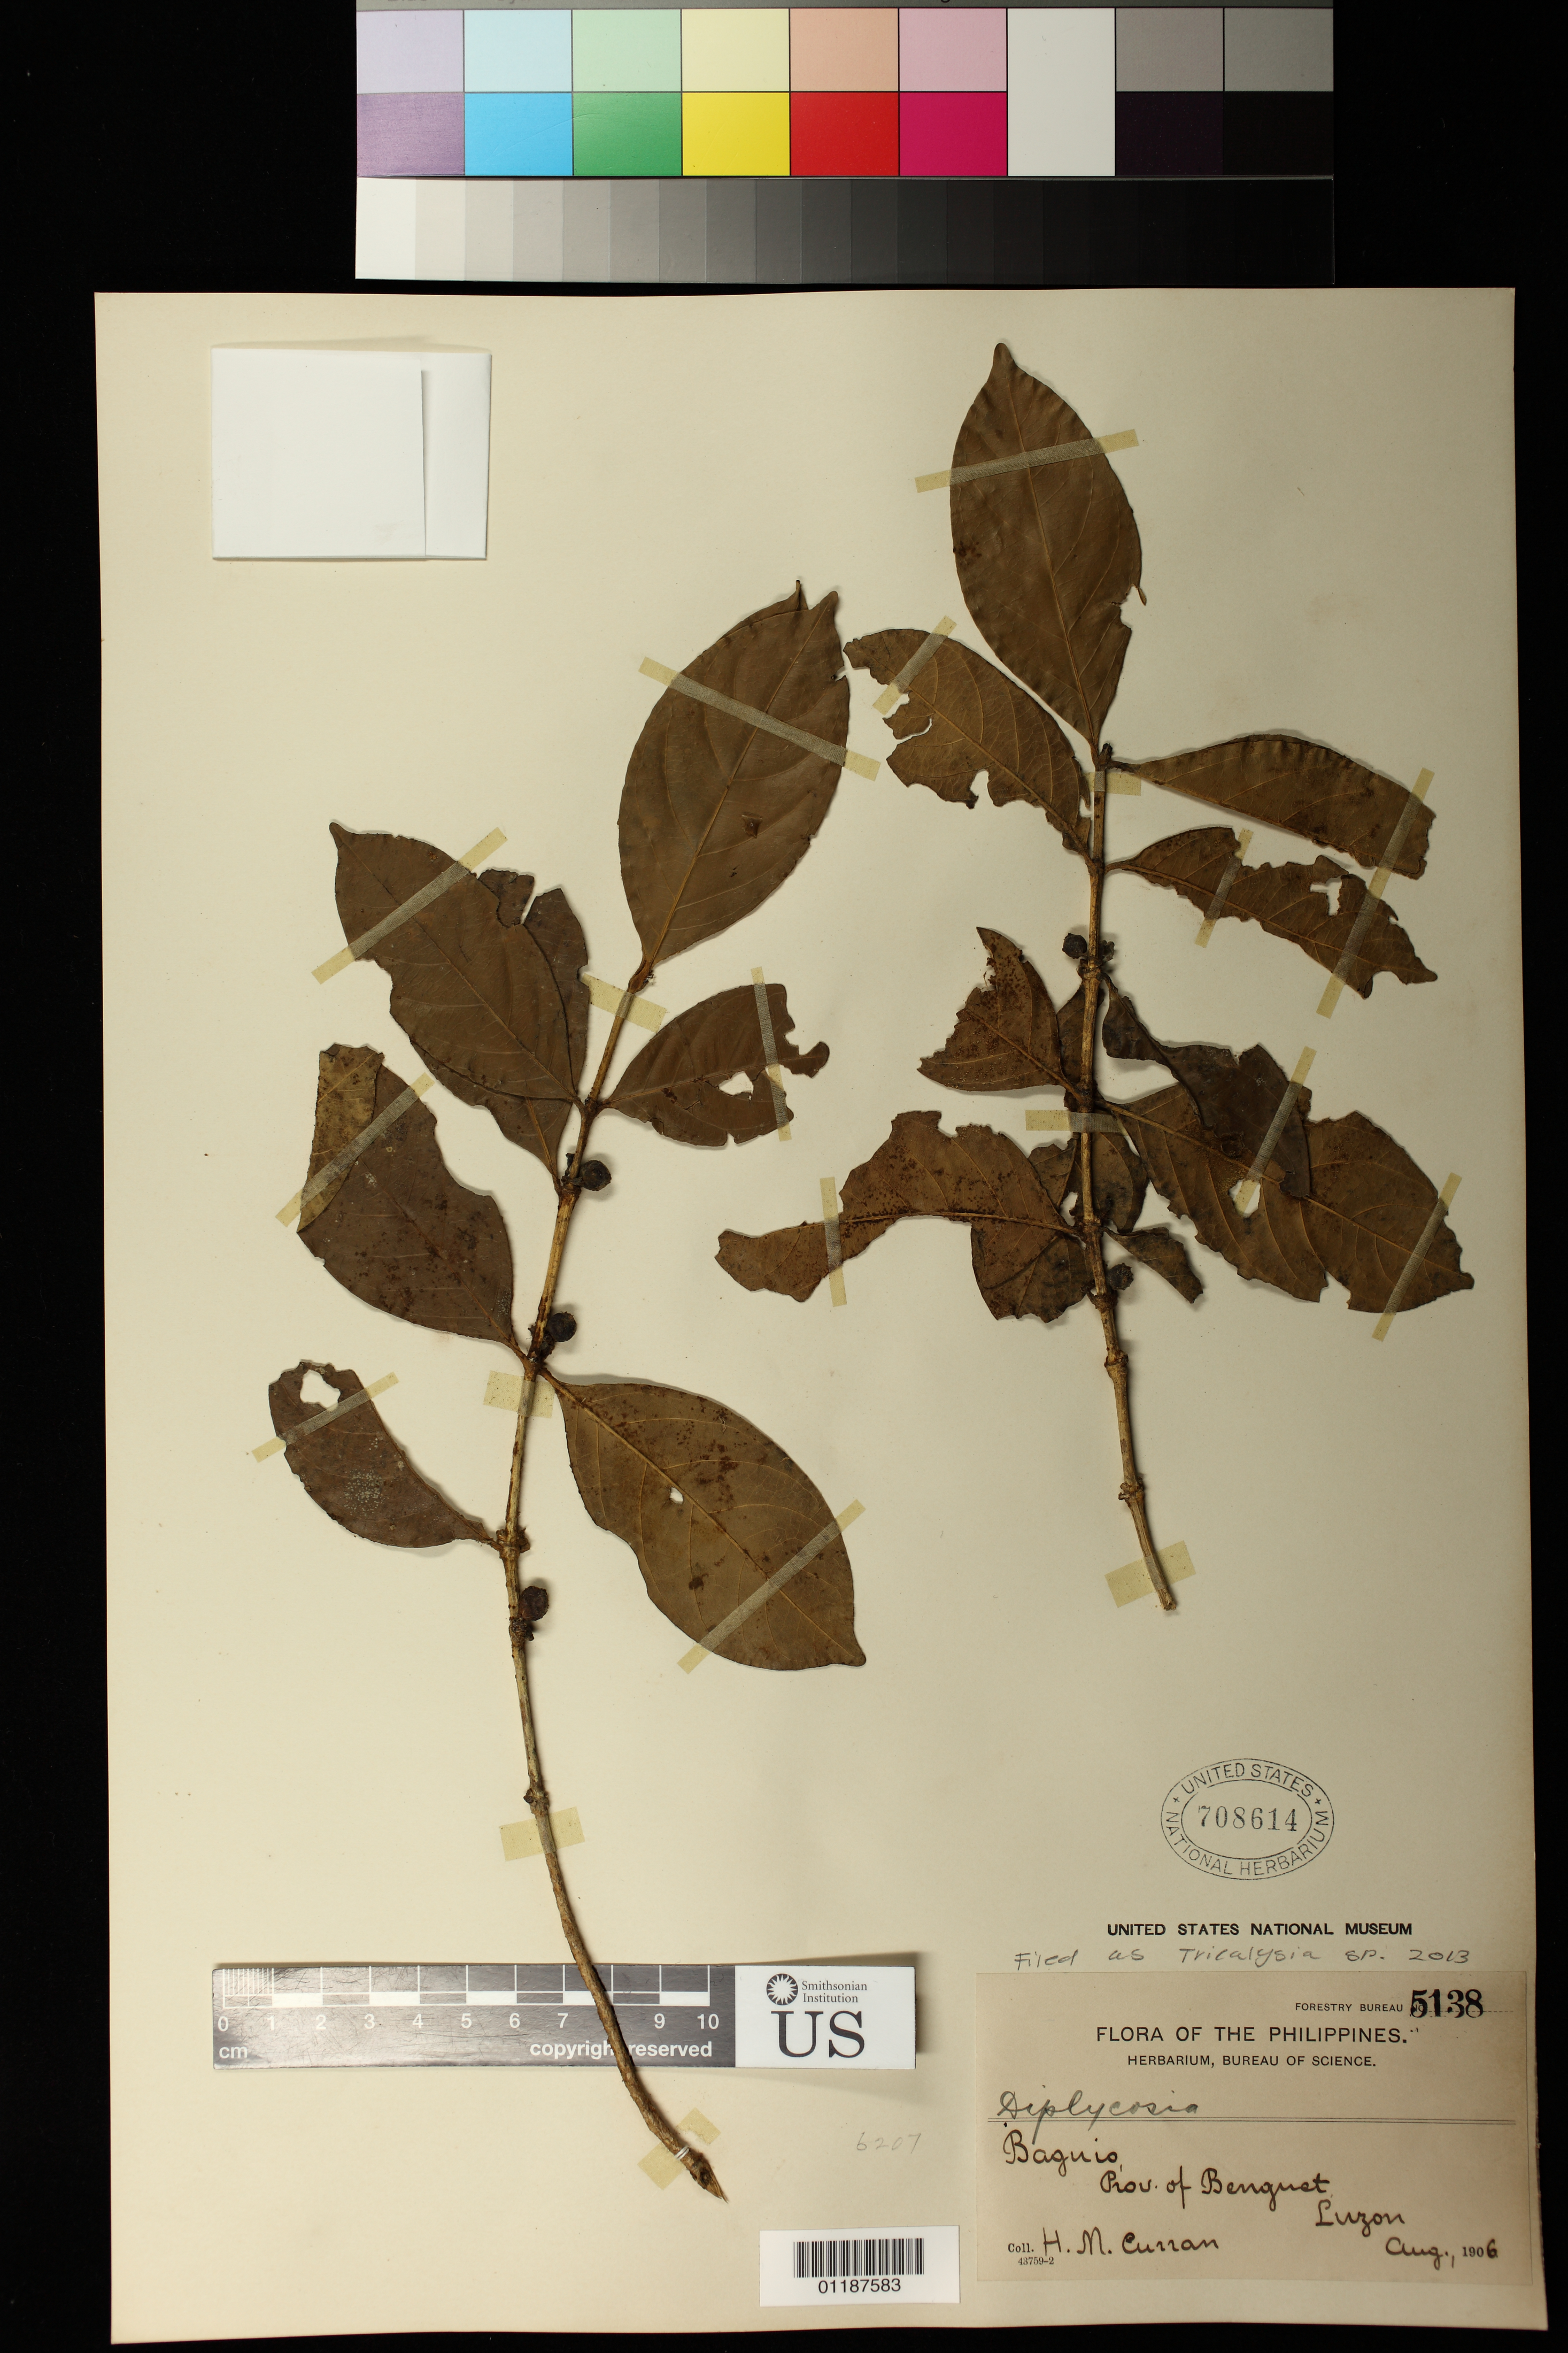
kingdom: Plantae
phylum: Tracheophyta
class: Magnoliopsida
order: Gentianales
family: Rubiaceae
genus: Tricalysia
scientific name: Tricalysia sp.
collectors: H. Cunan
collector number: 5138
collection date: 1906-08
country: Philippines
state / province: Cordillera (Administrative Region)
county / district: Benguet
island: Luzon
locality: Baguio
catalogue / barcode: US 708614